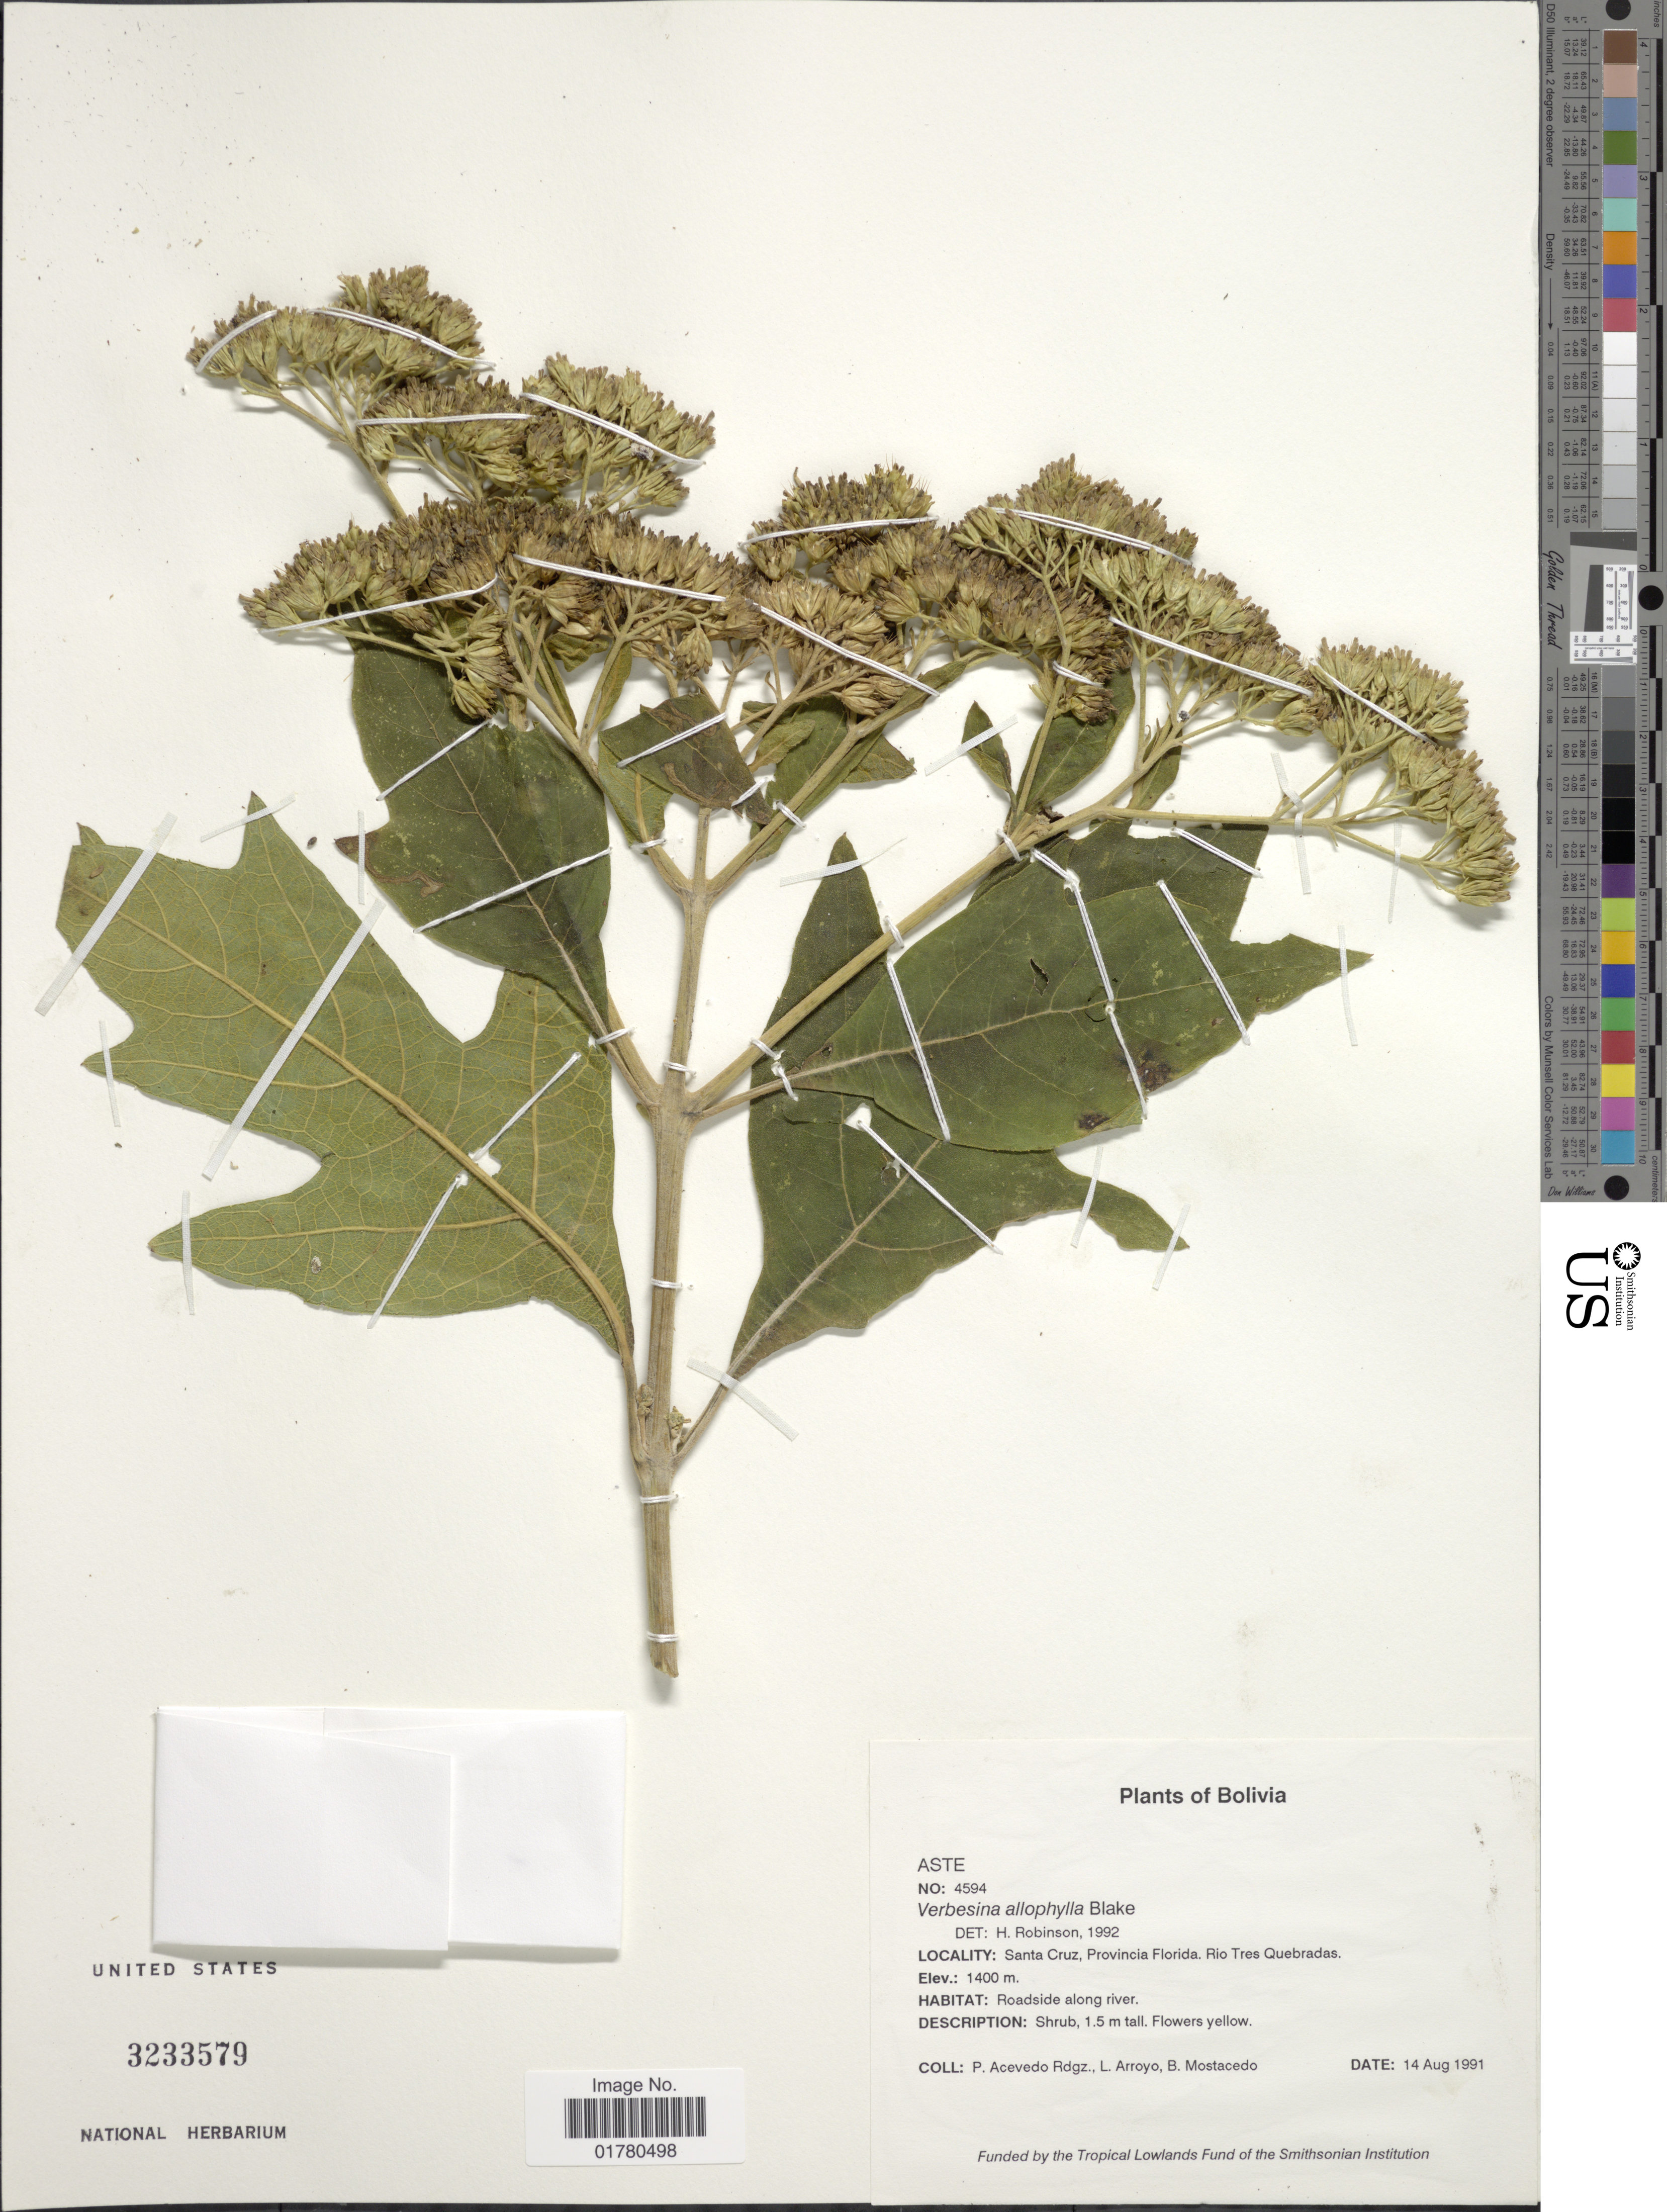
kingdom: Plantae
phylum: Tracheophyta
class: Magnoliopsida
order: Asterales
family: Asteraceae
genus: Verbesina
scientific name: Verbesina allophylla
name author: Blake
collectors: P. Acevedo-Rodr., L. Arroyo & B. Mostacero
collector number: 4594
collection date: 1991-08-14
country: Bolivia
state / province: Santa Cruz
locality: Provincia Florida, Rio Tres Quebradas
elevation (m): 1400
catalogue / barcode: US 3233579